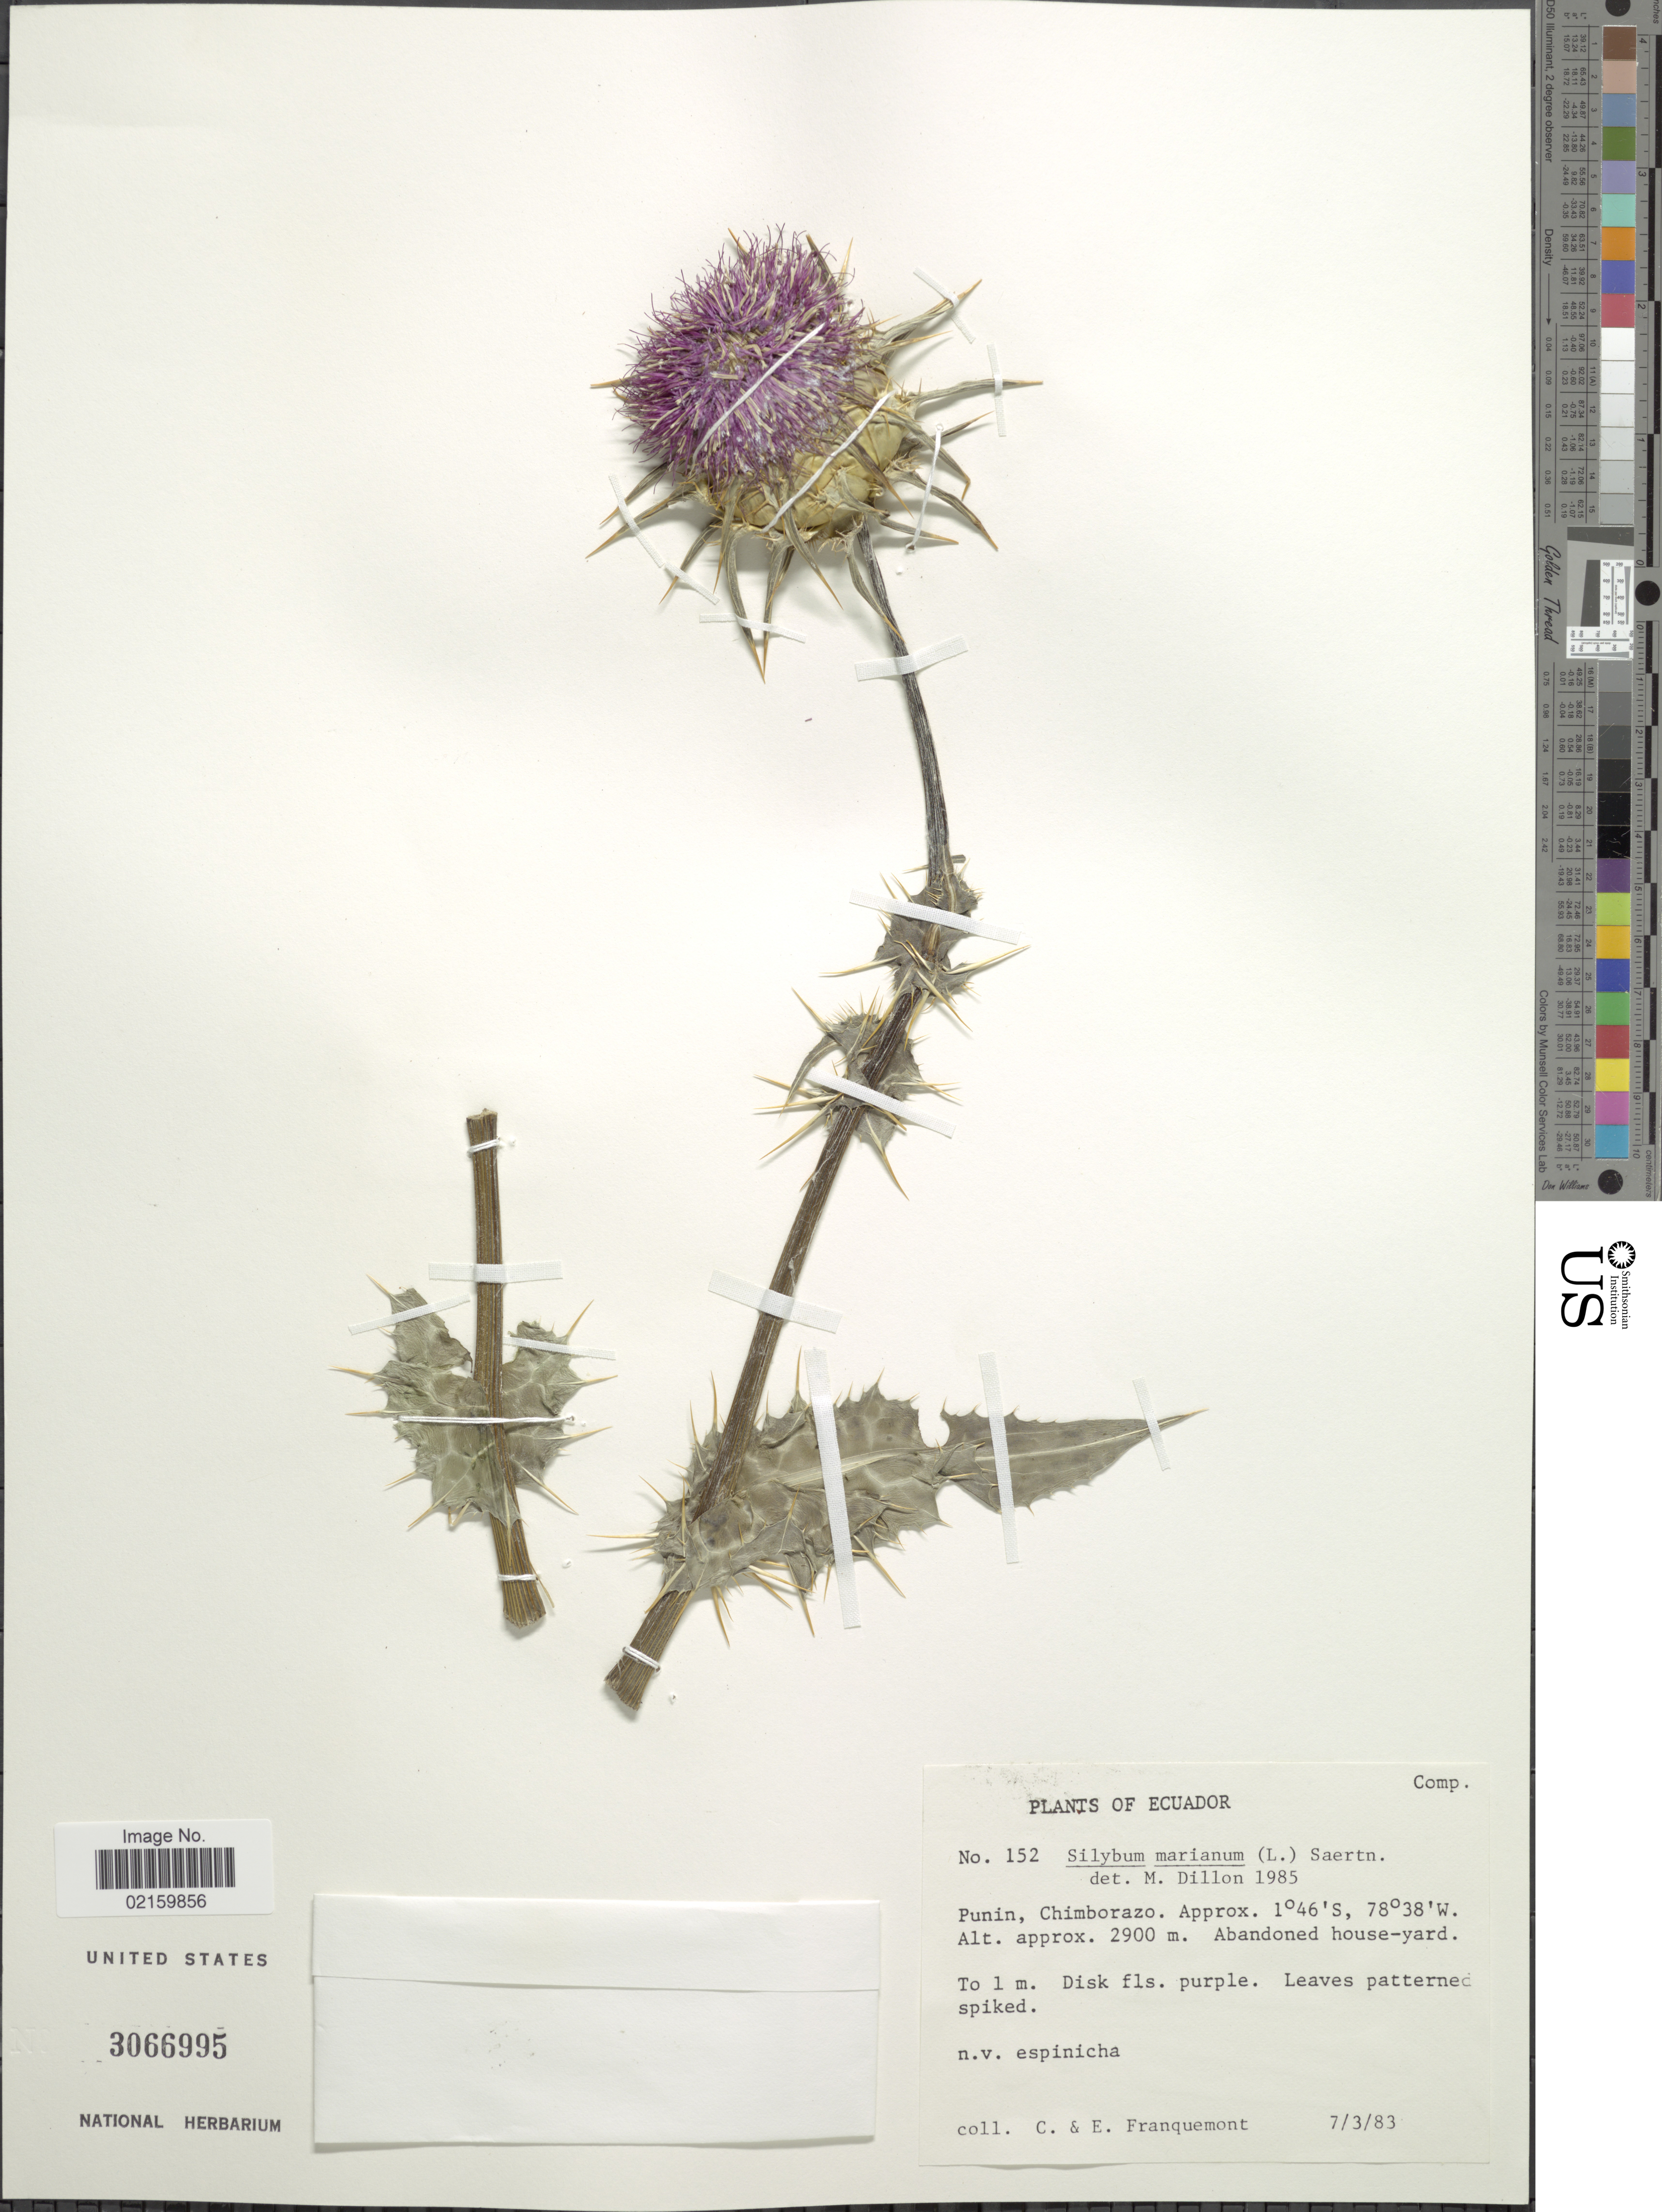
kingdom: Plantae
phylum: Tracheophyta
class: Magnoliopsida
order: Asterales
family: Asteraceae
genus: Silybum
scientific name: Silybum marianum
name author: (L.) Gaertn.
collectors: C. Franquemont & E. Franquemont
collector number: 152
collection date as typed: Transcribed d/m/y: 7/3/83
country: Ecuador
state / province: Chimborazo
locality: Punin, Chimborazo.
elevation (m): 2900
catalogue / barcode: US 3066995